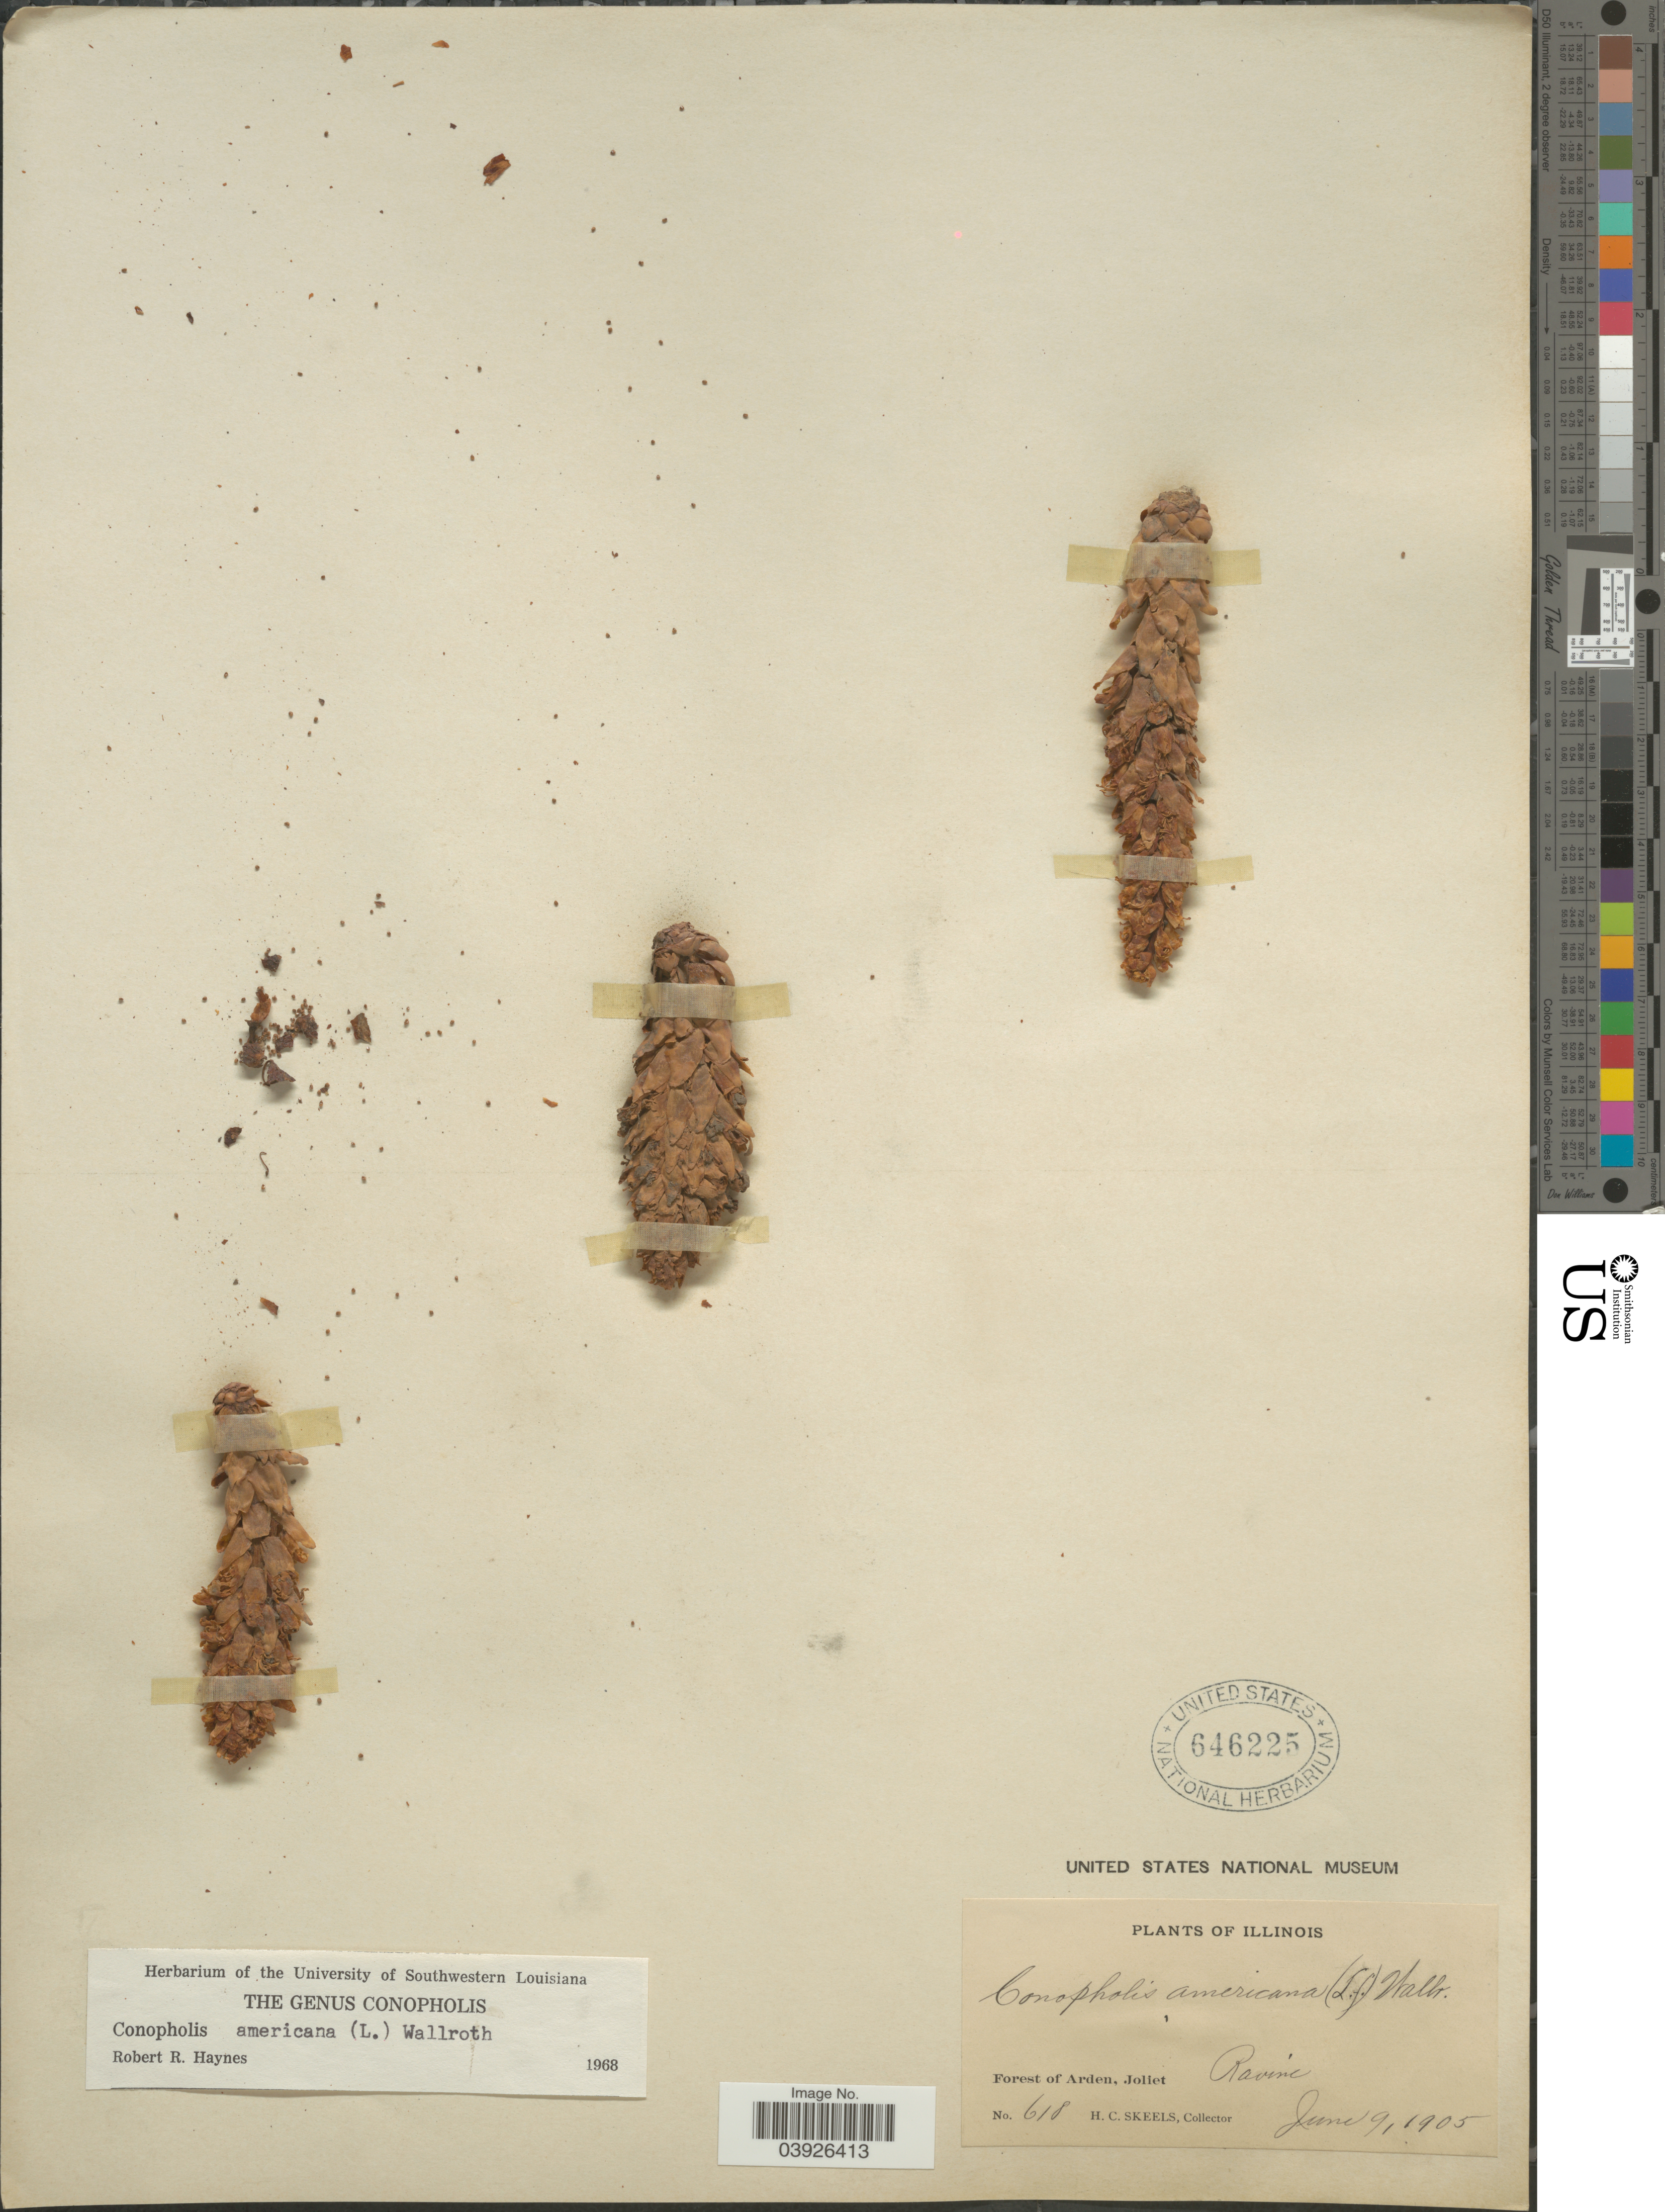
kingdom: Plantae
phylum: Tracheophyta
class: Magnoliopsida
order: Lamiales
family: Orobanchaceae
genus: Conopholis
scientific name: Conopholis americana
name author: (L. f.) Wallr.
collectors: H. Skeels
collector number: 618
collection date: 1905-06-09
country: United States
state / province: Illinois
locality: Forest of Arden, Jolier. Ravine.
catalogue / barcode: US 646225